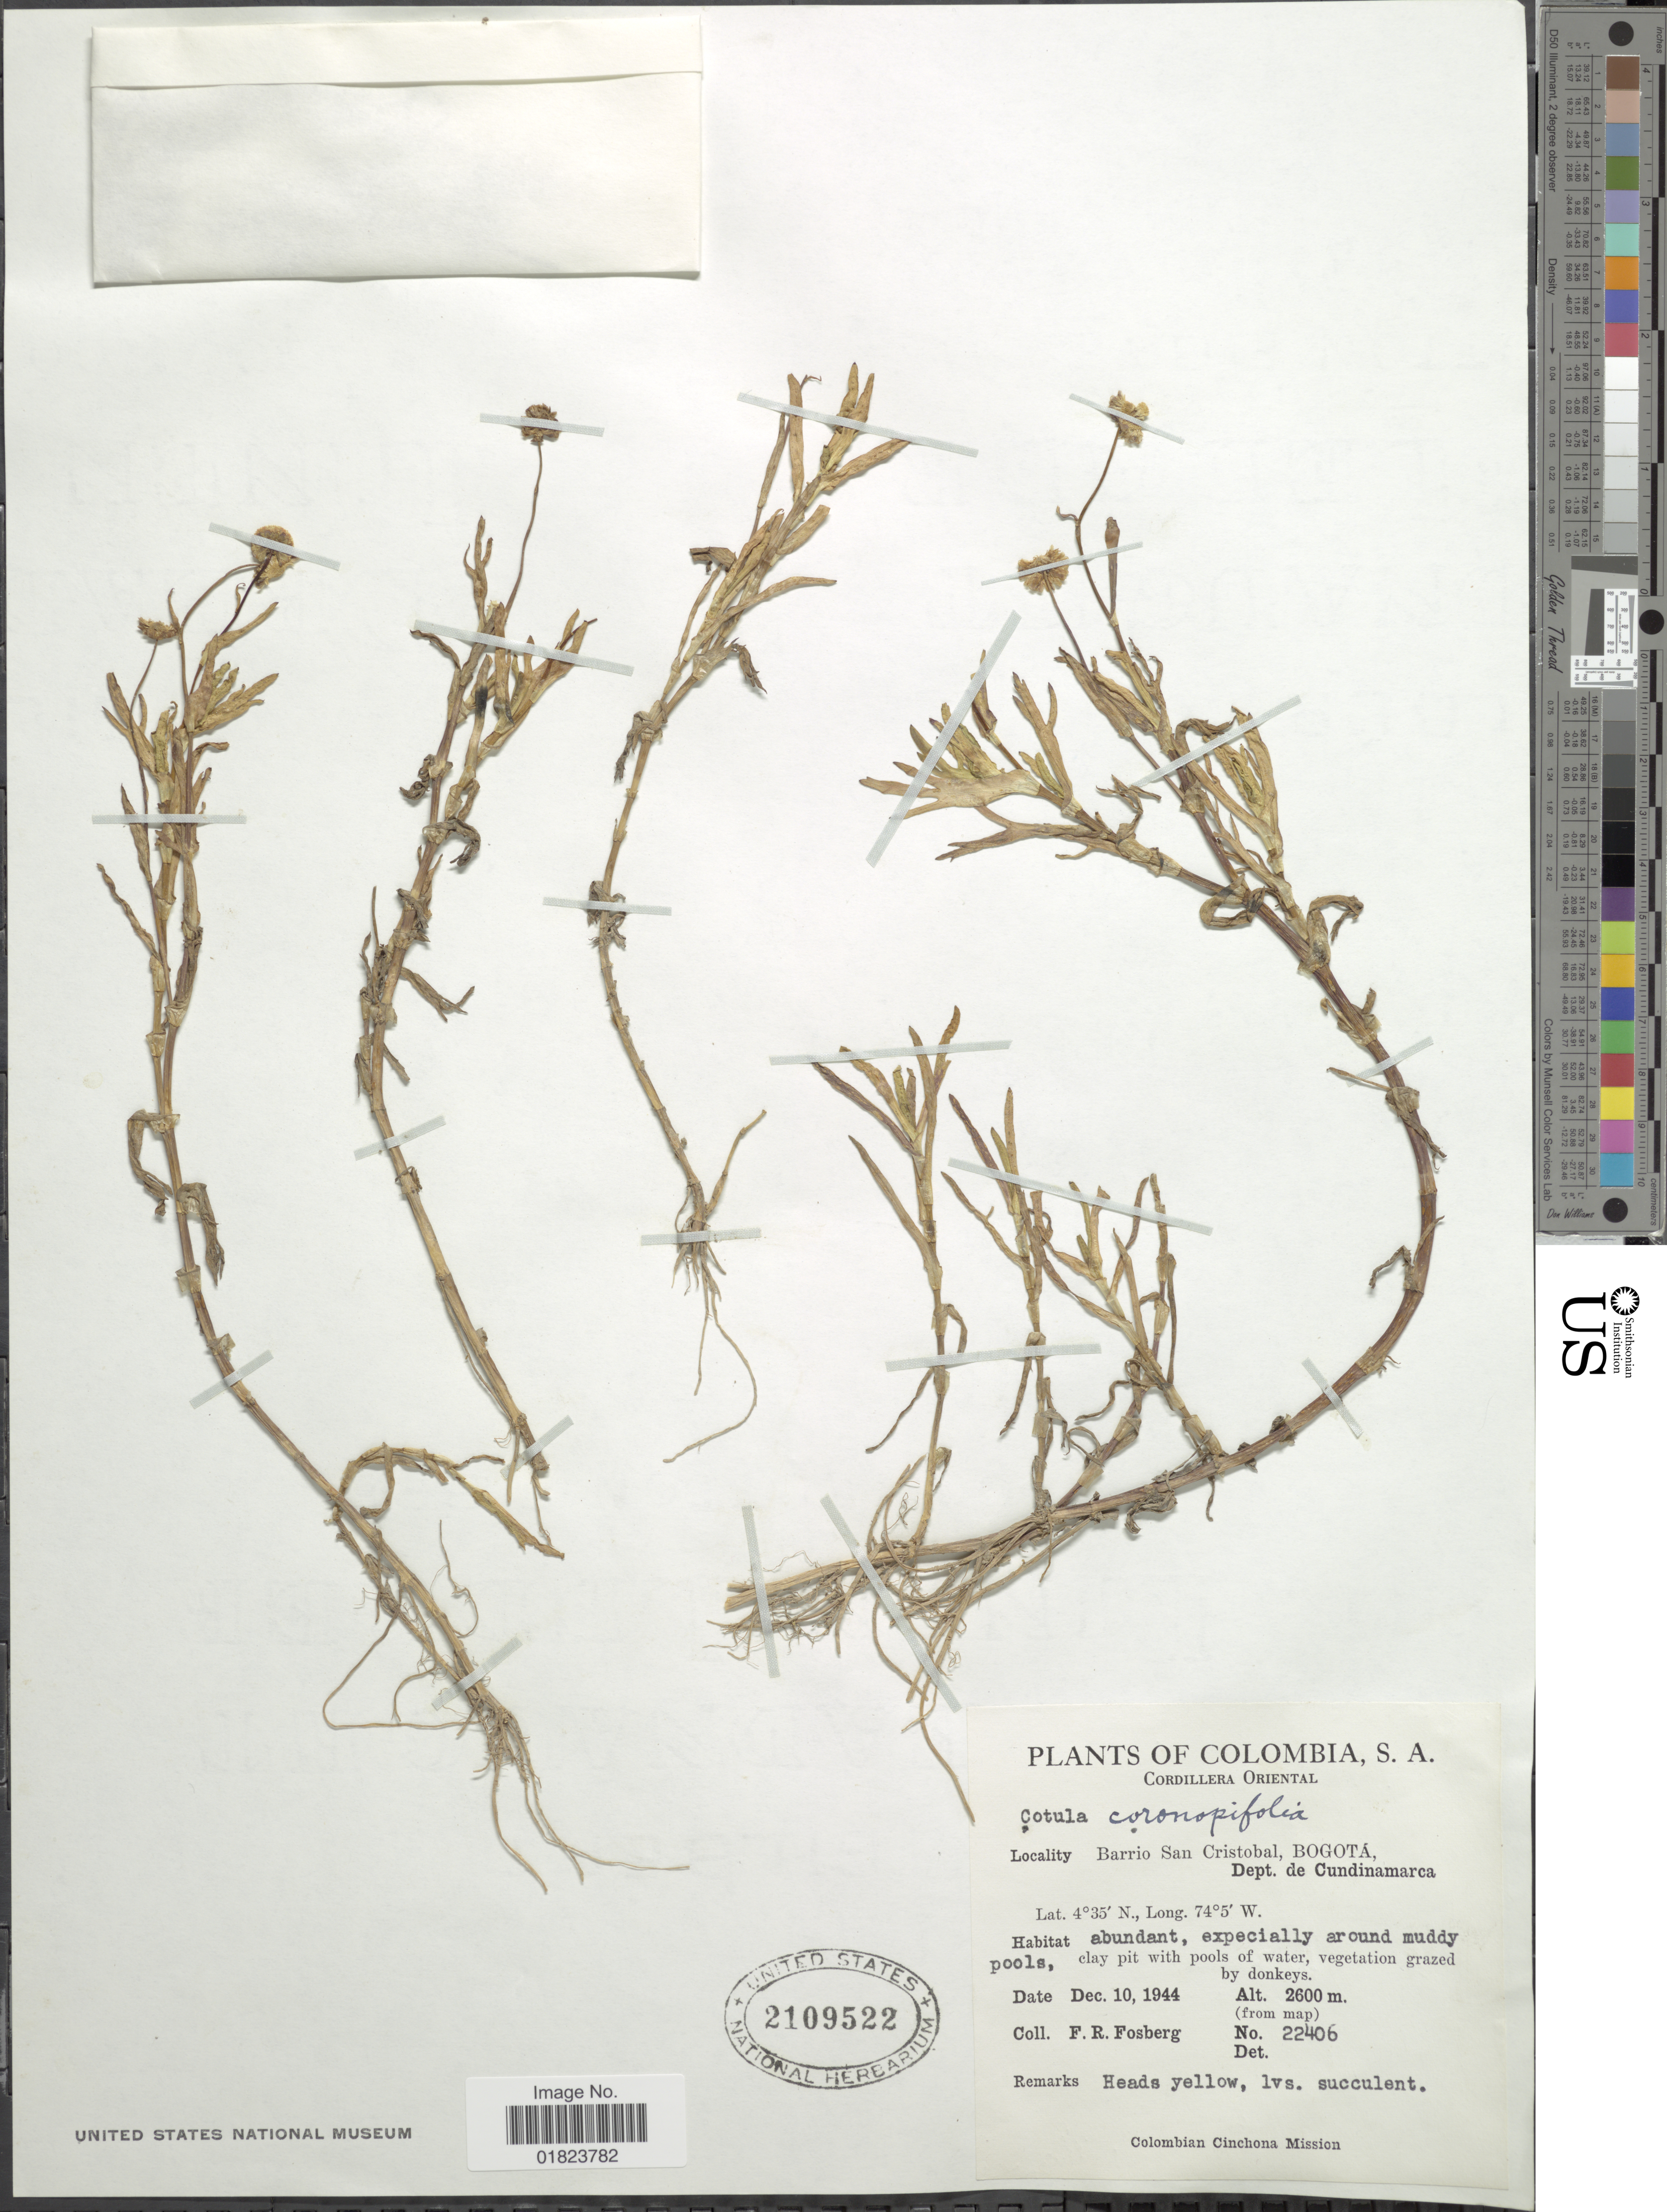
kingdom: Plantae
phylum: Tracheophyta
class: Magnoliopsida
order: Asterales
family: Asteraceae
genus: Cotula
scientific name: Cotula coronopifolia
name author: L.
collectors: F. R. Fosberg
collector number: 22406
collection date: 1944-12-10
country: Colombia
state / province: Cundinamarca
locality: S.A., Cordillera Oriental, Barrio San Cristobal, Bogota.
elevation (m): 2600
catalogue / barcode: US 2109522